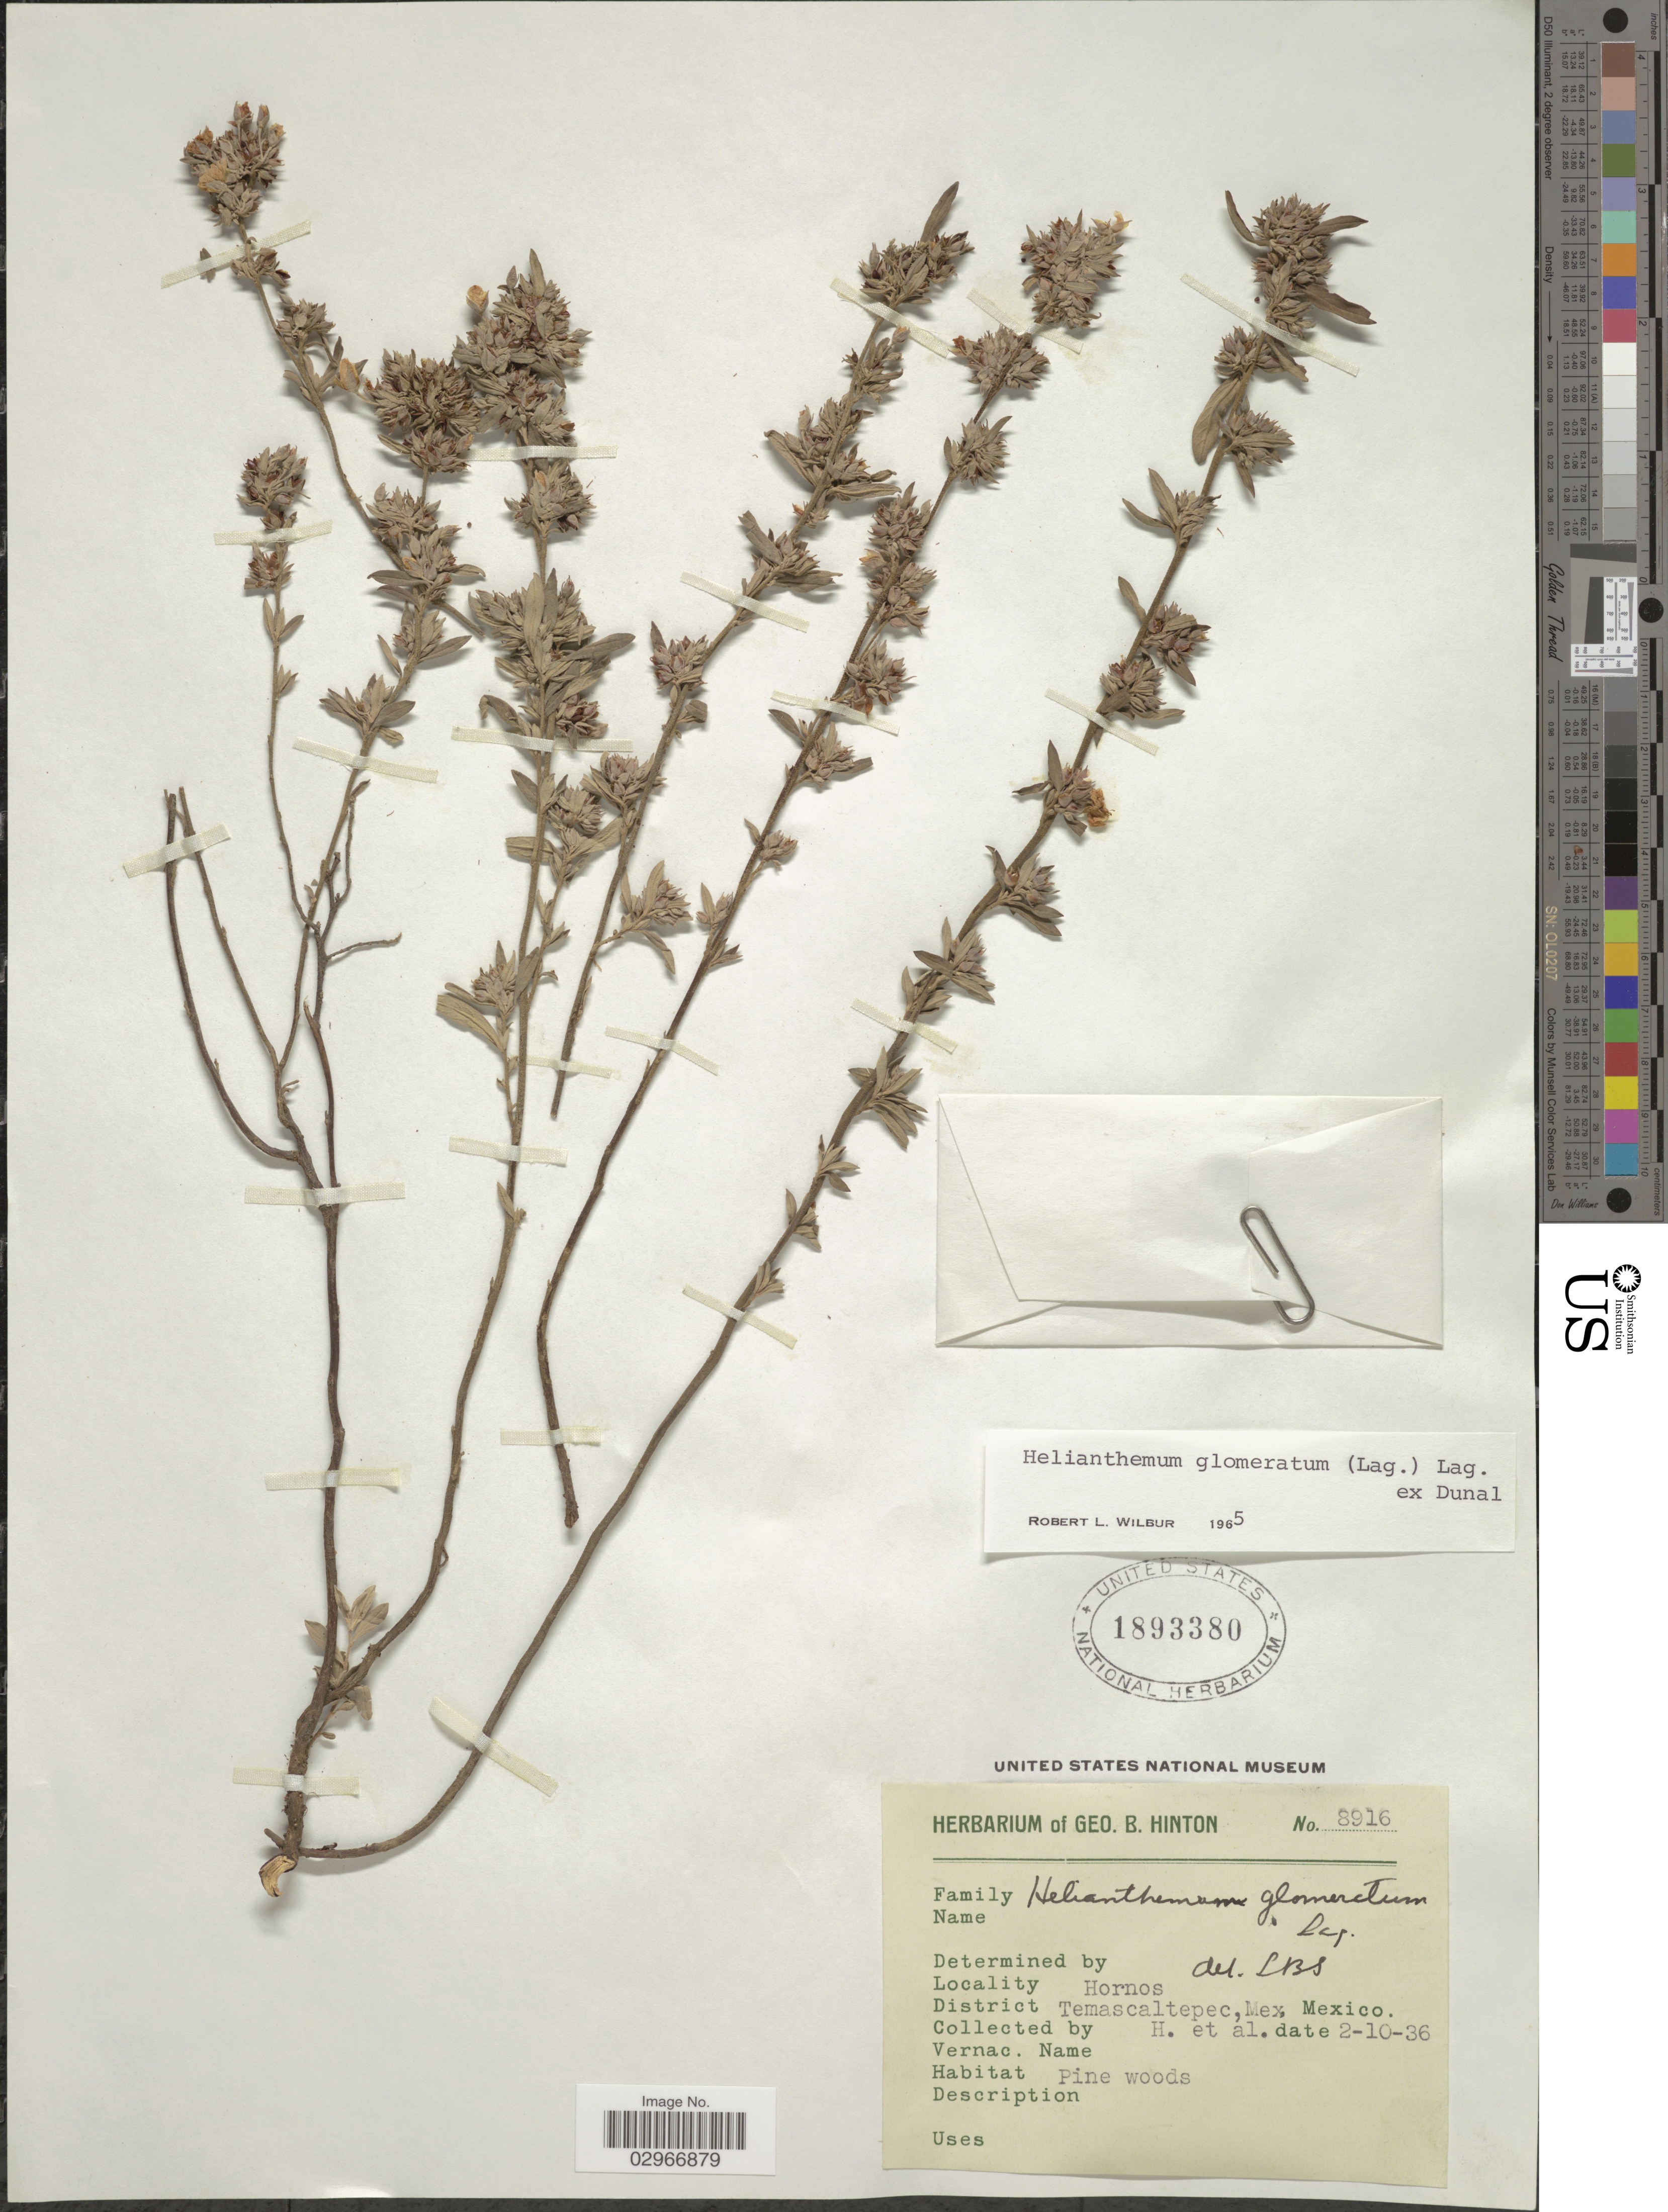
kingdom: Plantae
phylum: Tracheophyta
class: Magnoliopsida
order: Malvales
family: Cistaceae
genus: Helianthemum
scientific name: Helianthemum glomeratum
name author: (Lag.) Lag. ex Dunal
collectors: G. B. Hinton & et al.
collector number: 8916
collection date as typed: Transcribed d/m/y: 2/10/36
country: Mexico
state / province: México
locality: Hornos, District Temascaltepec.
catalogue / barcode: US 1893380